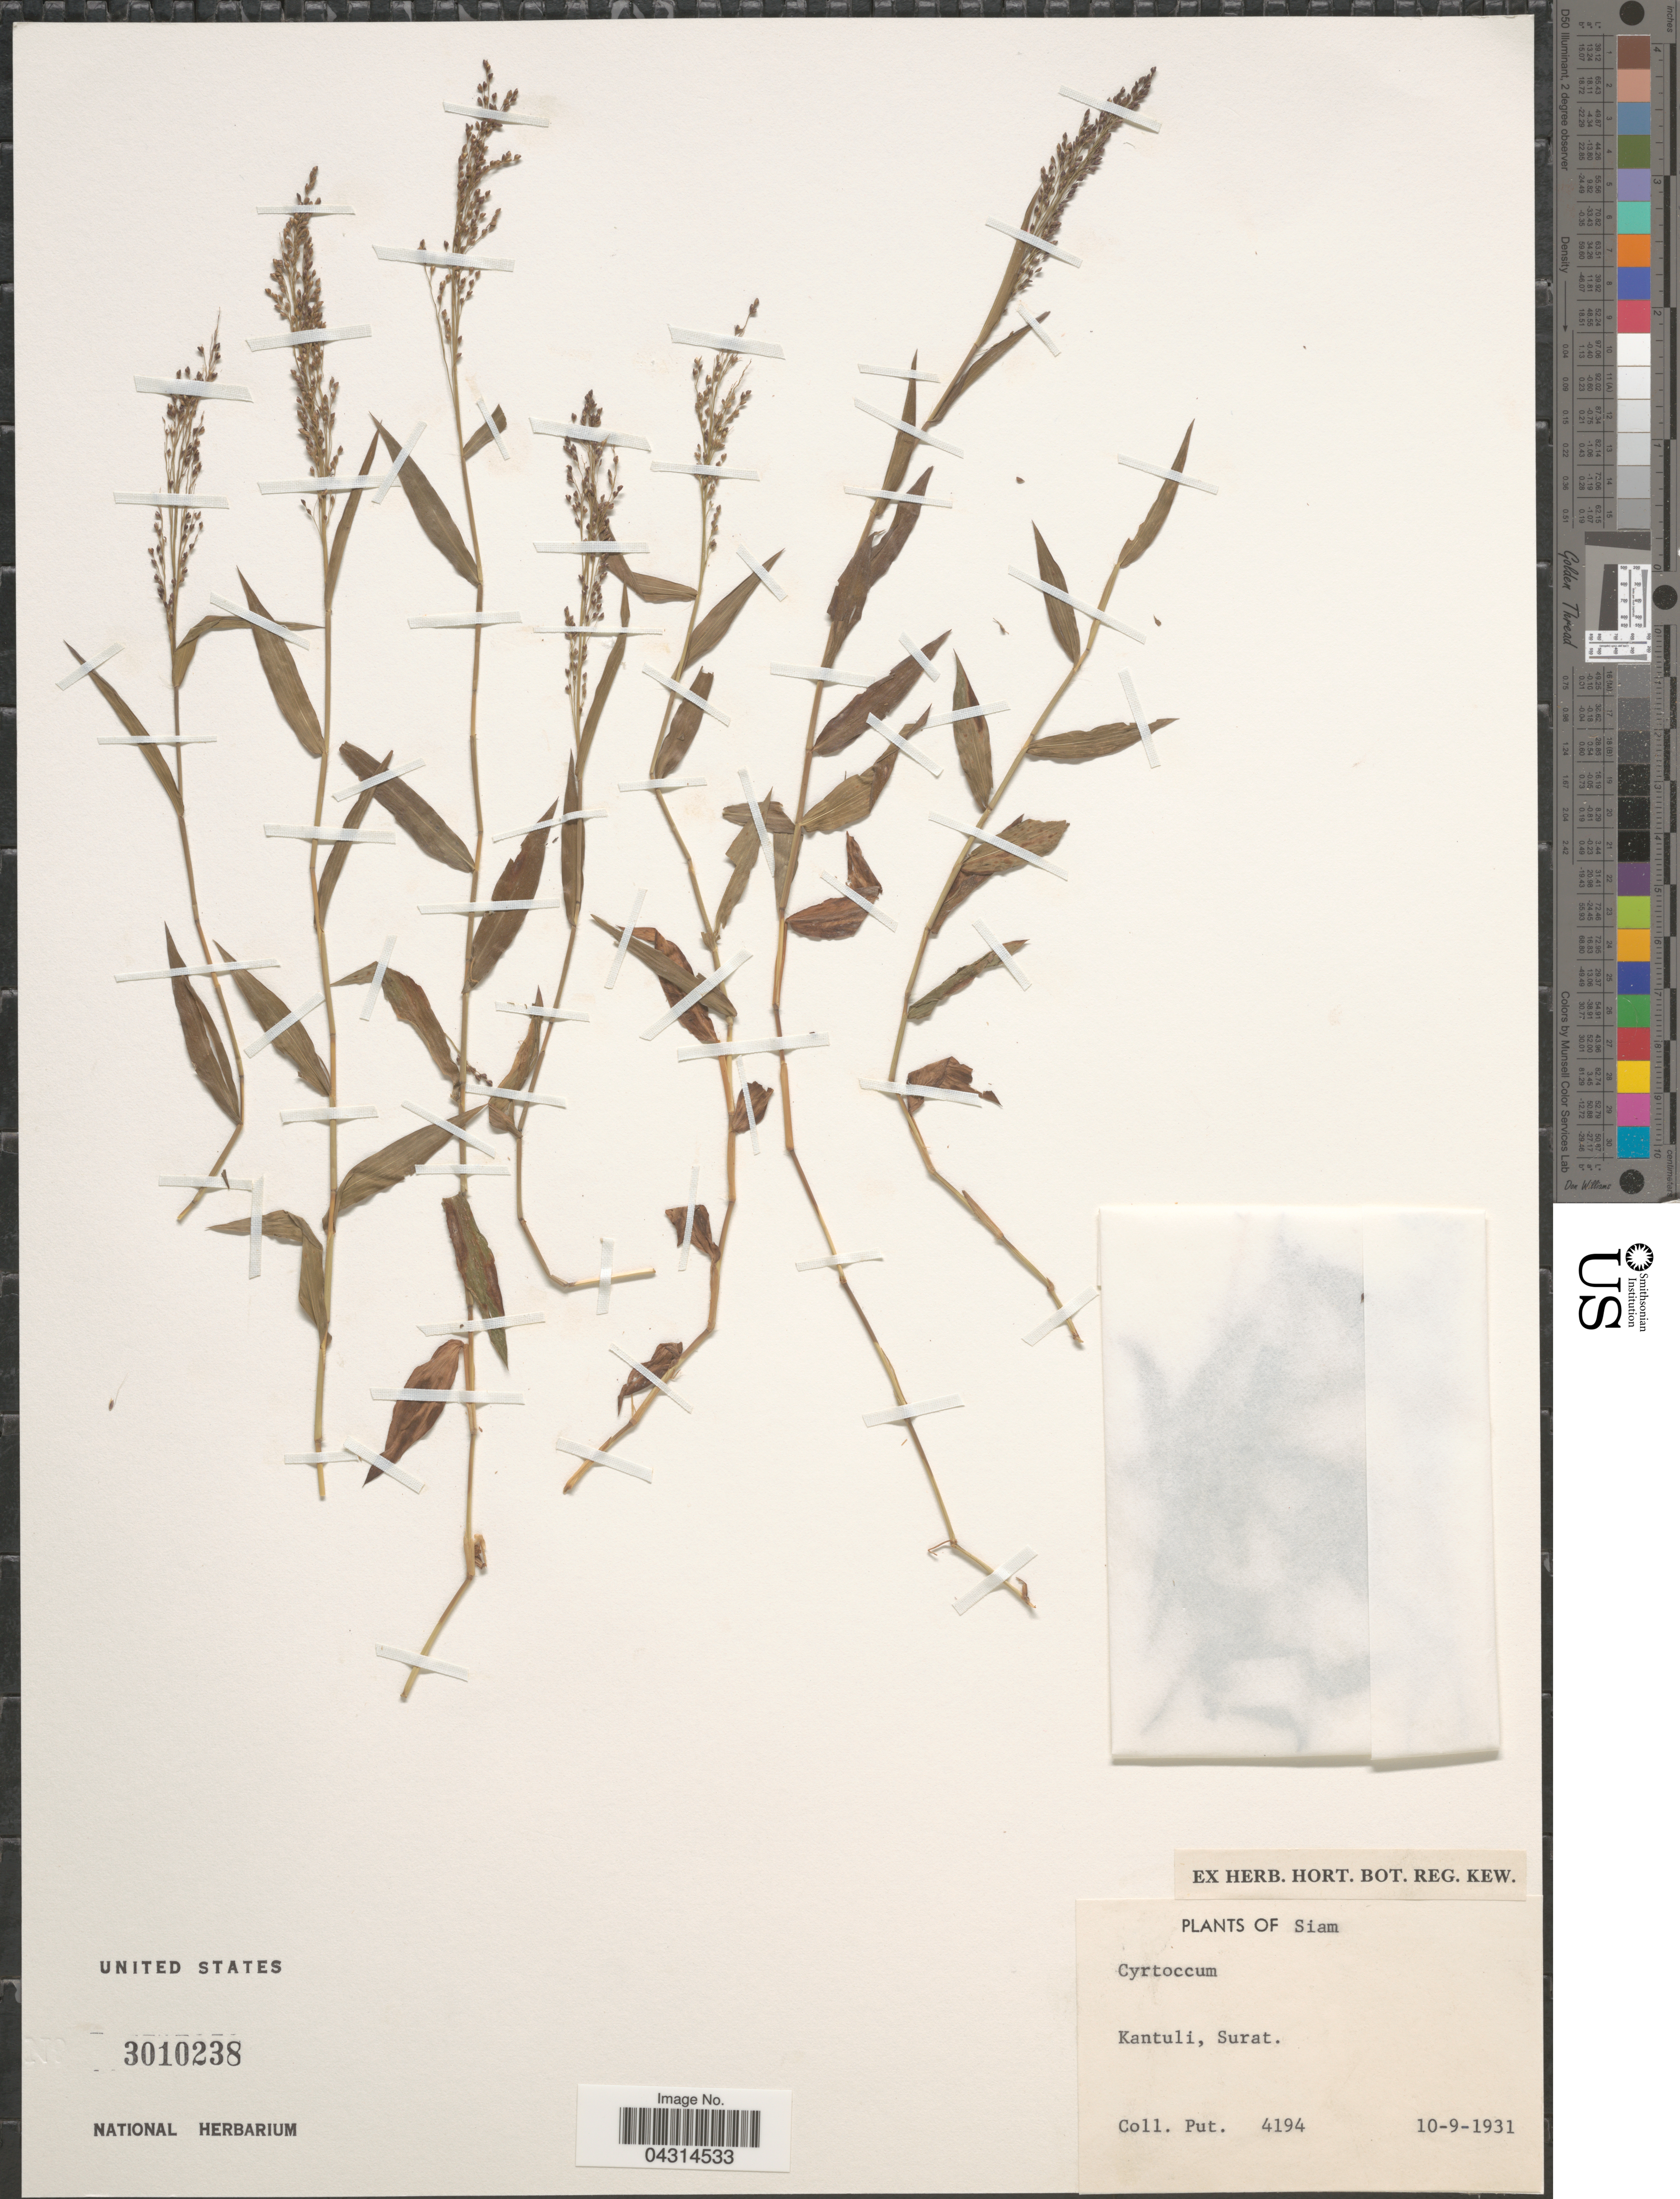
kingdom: Plantae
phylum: Tracheophyta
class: Liliopsida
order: Poales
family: Poaceae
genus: Cyrtococcum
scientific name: Cyrtococcum sp.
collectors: -. Put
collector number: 4194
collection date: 1931-09-10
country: Thailand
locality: Siam. Kantuli, Surat.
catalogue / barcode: US 3010238